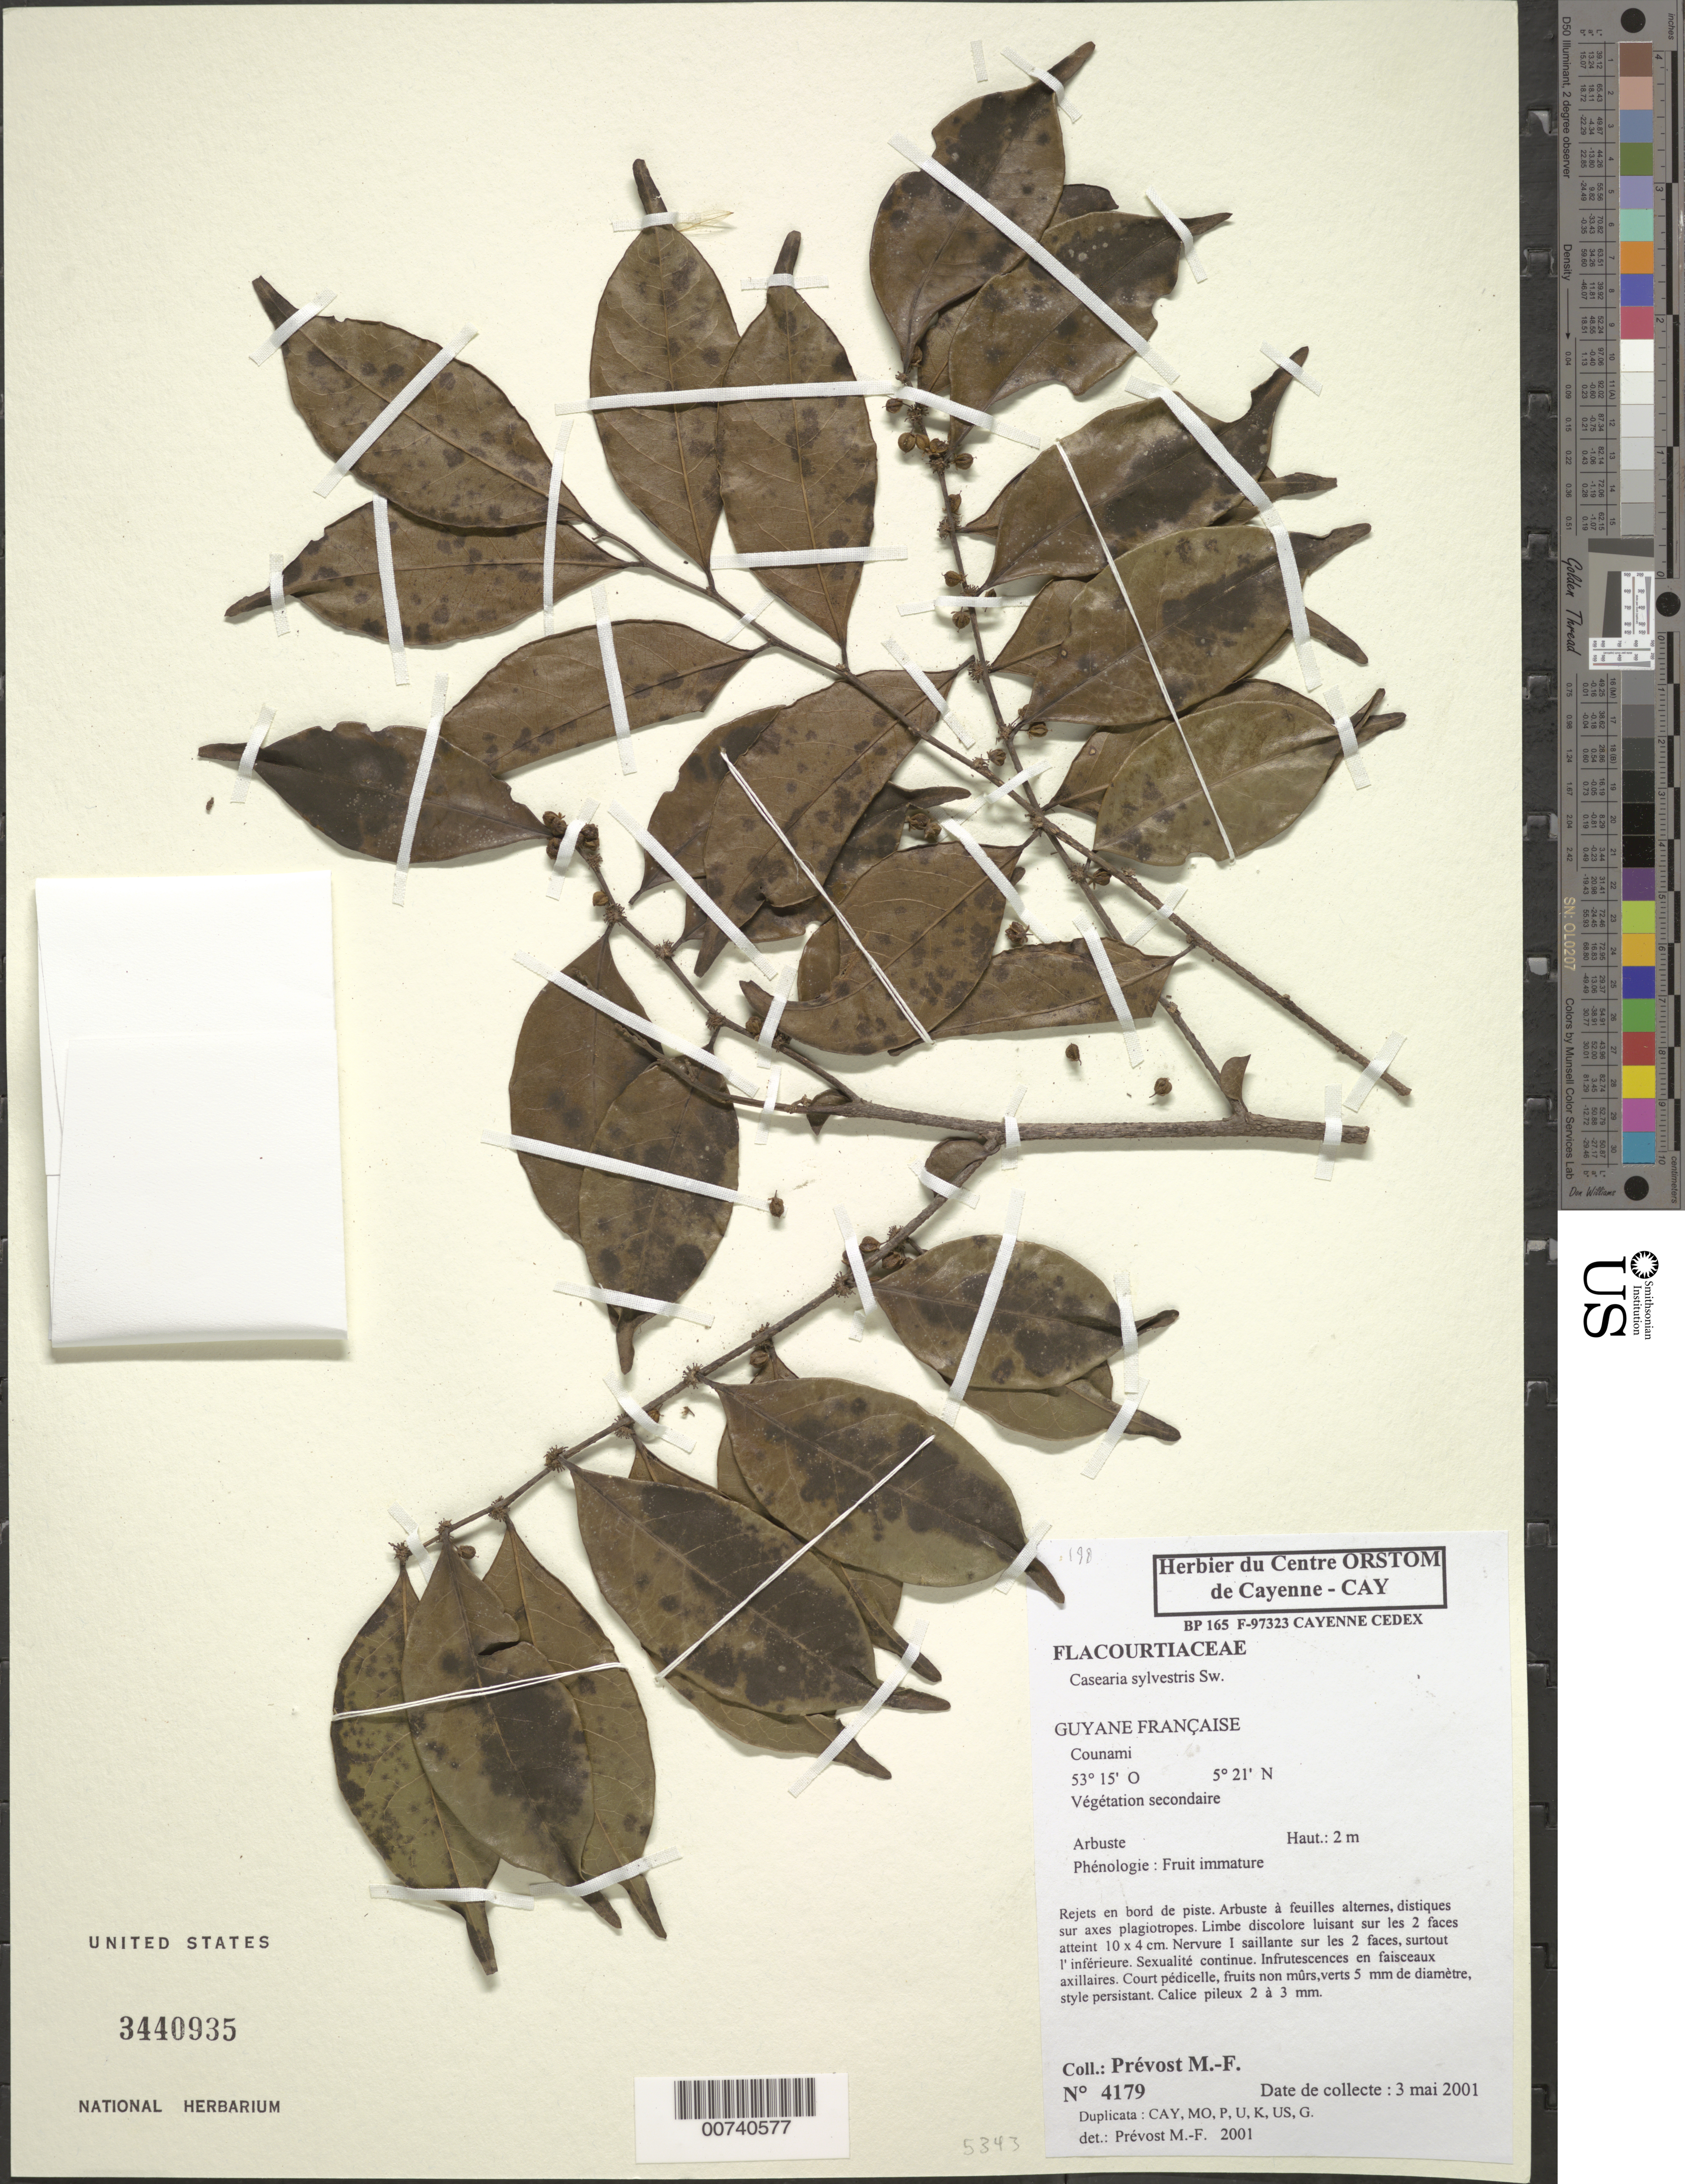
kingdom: Plantae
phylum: Tracheophyta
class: Magnoliopsida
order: Malpighiales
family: Salicaceae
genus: Casearia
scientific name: Casearia sylvestris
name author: Sw.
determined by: Prévost, M.-F.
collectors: M.-F. Prévost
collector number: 4179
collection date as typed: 3-May-01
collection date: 2001-05-03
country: French Guiana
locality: Counami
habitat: Secondary vegetation; along trail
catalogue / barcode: US 3440935